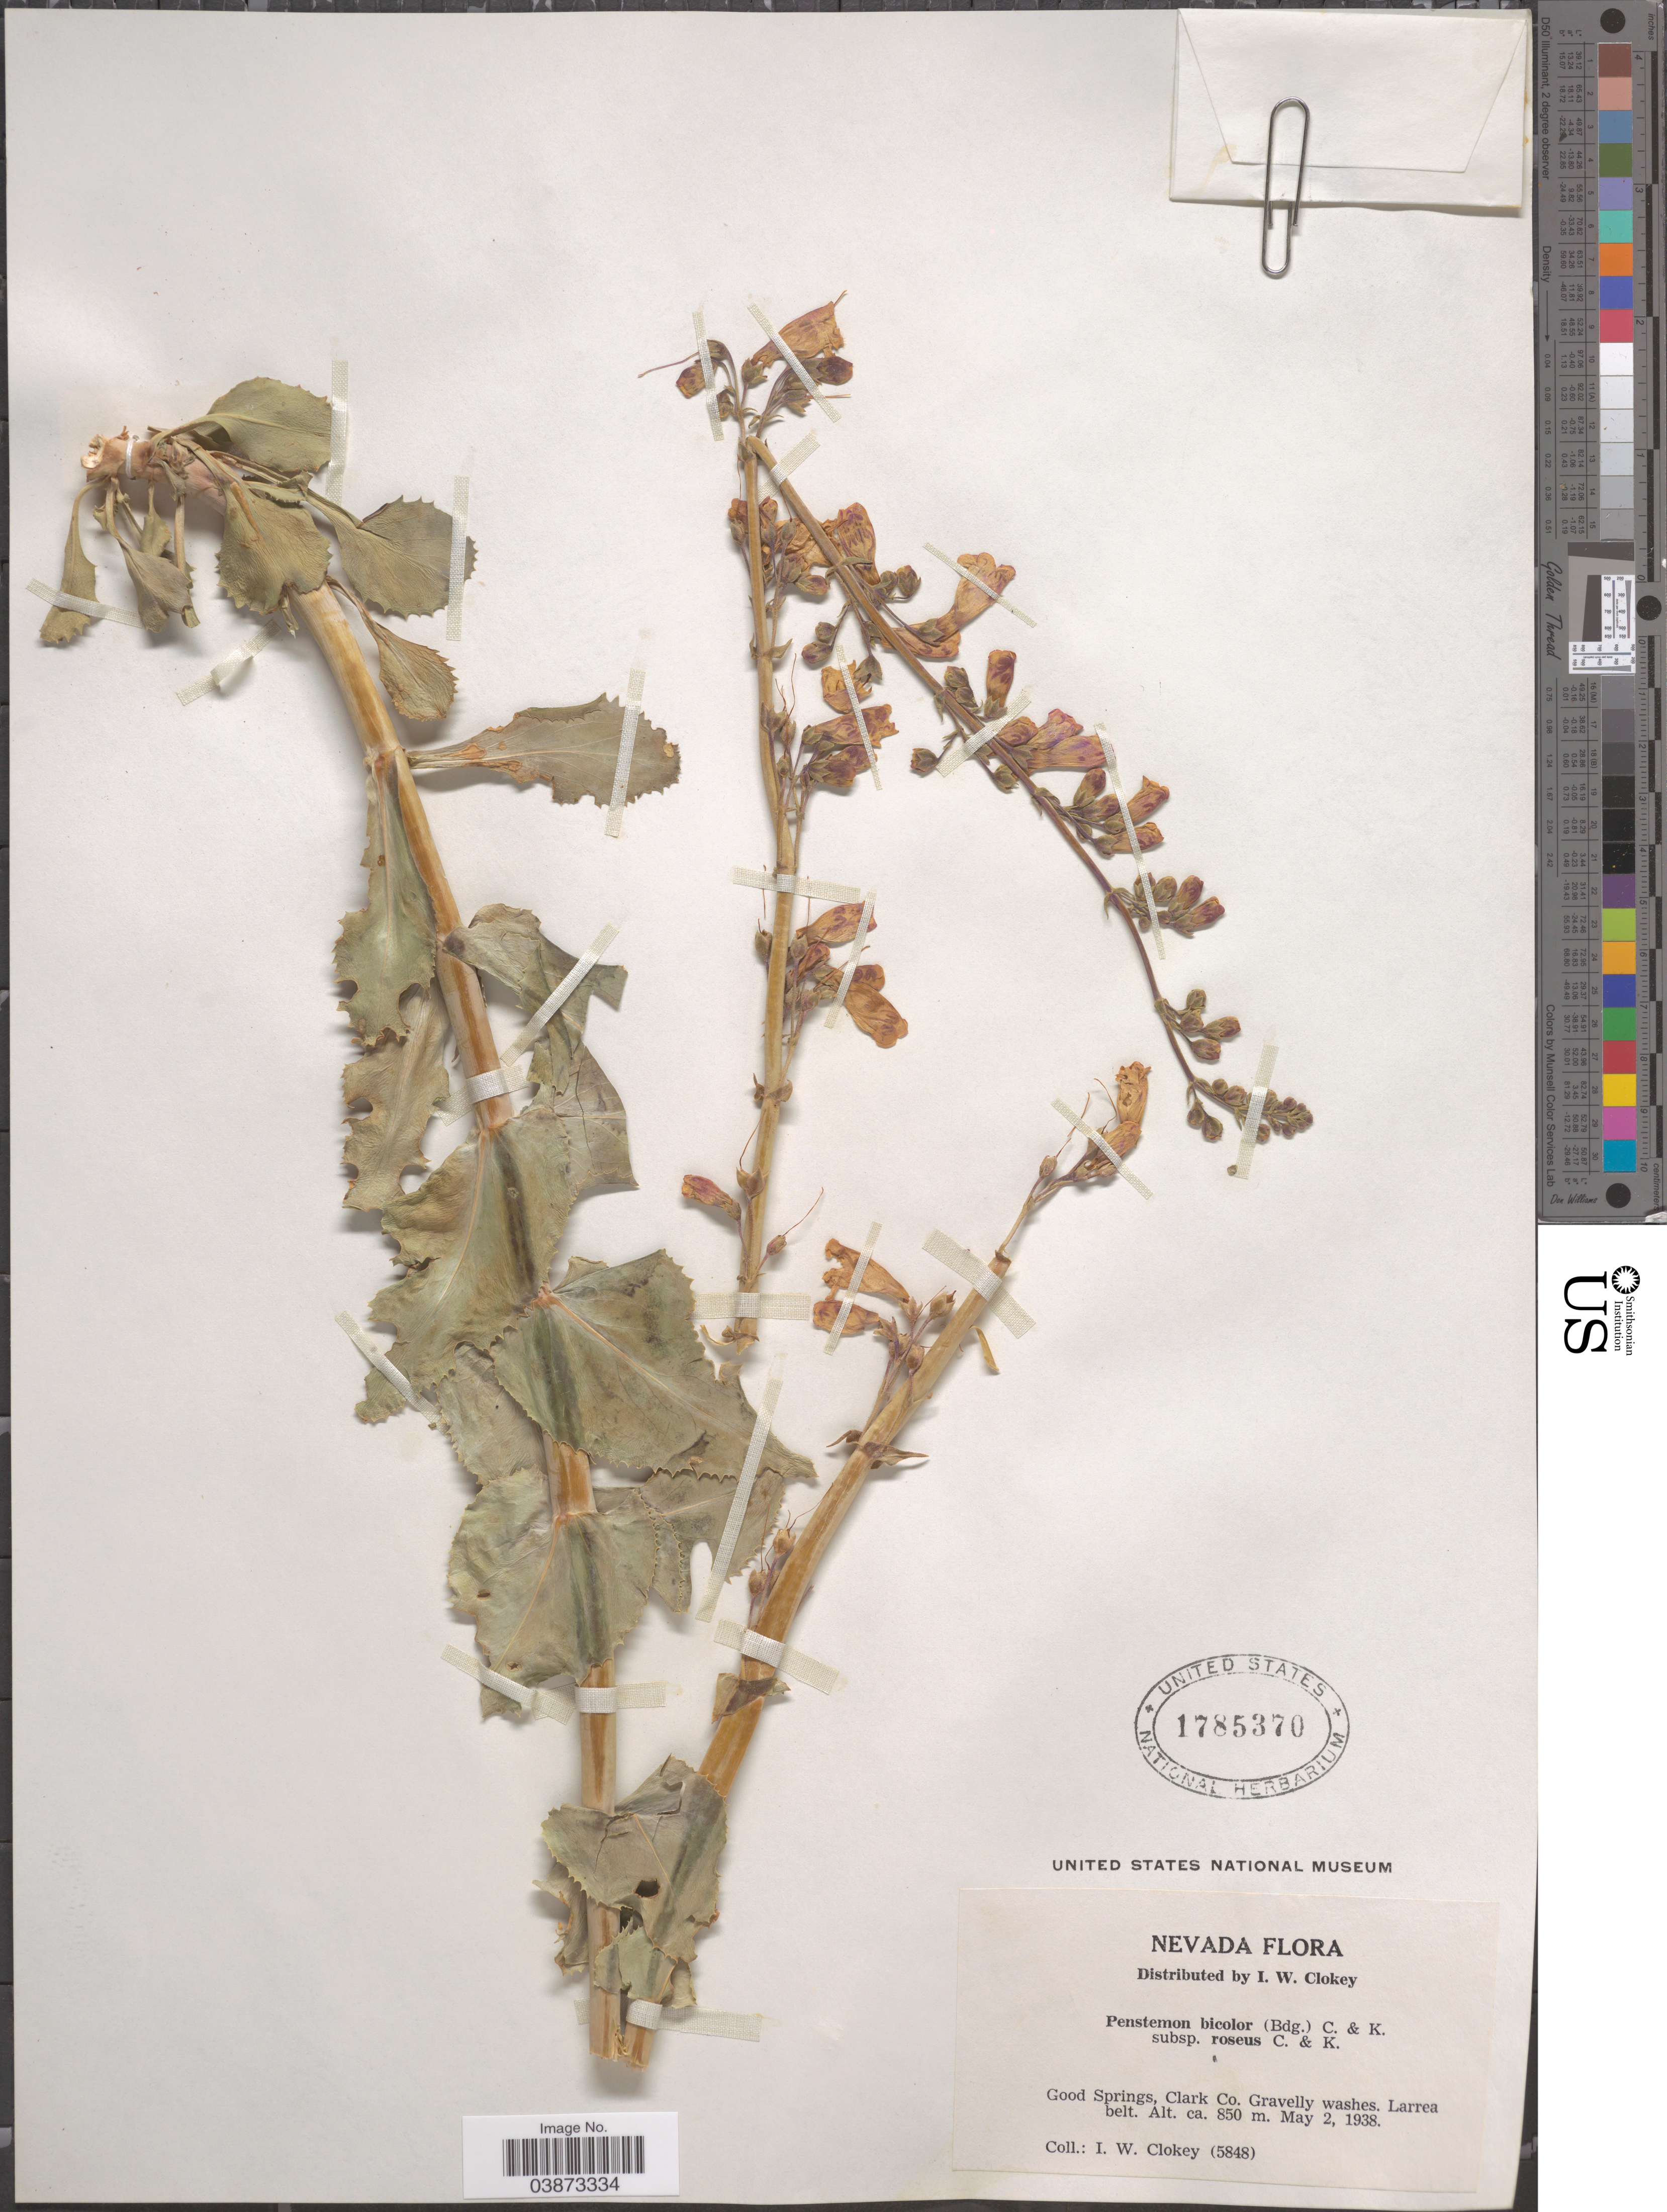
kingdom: Plantae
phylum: Tracheophyta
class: Magnoliopsida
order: Lamiales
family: Plantaginaceae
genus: Penstemon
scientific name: Penstemon bicolor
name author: (Brandegee) Clokey & D.D. Keck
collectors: I. W. Clokey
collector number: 5848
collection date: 1938-05-02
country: United States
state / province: Nevada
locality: Good Springs, Clark Co. Gravelly washes. Larrea belt.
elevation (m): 850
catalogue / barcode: US 1785370